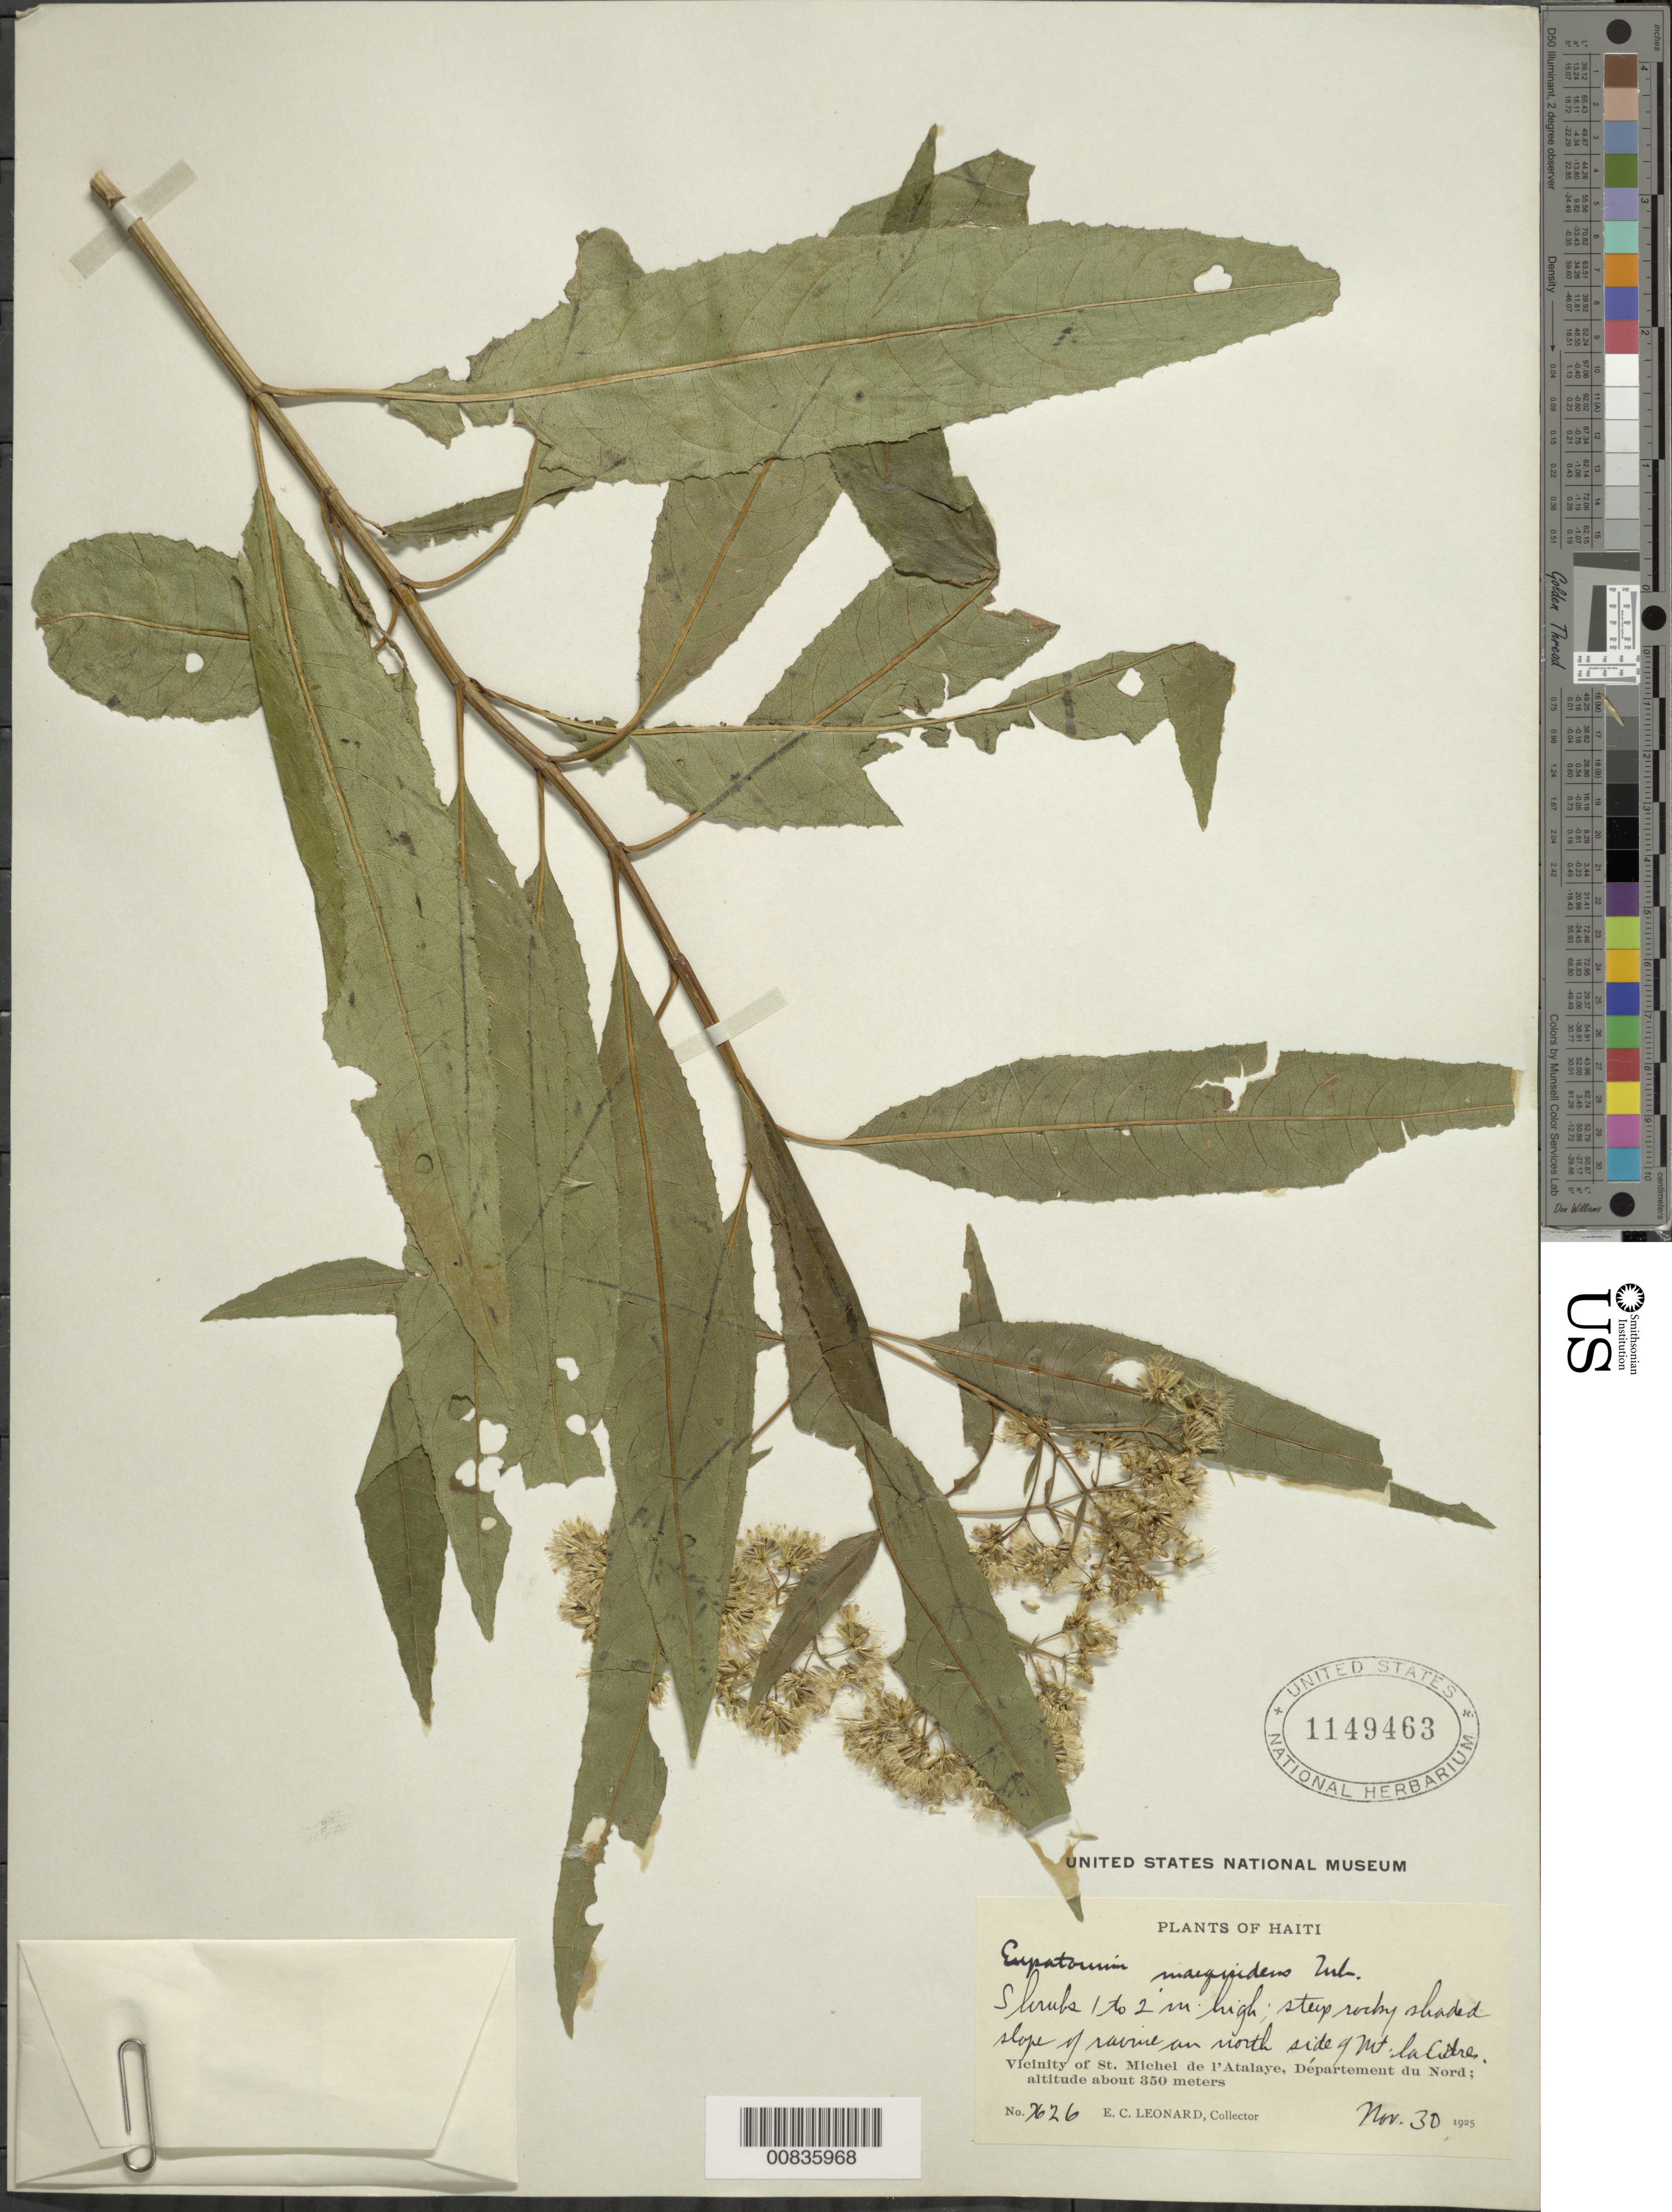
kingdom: Plantae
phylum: Tracheophyta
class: Magnoliopsida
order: Asterales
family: Asteraceae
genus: Critonia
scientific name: Critonia inaequidens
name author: (Urb.) R.M. King & H. Rob.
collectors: E. C. Leonard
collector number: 7626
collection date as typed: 30 Nov 1925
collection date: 1925-11-30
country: Haiti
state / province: Artibonite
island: Hispaniola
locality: Vicinity of St. Michel de l'Atalaye, north side of Mt. la Cidre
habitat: Steep rocky shaded slope of ravine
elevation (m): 350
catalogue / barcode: US 1149463